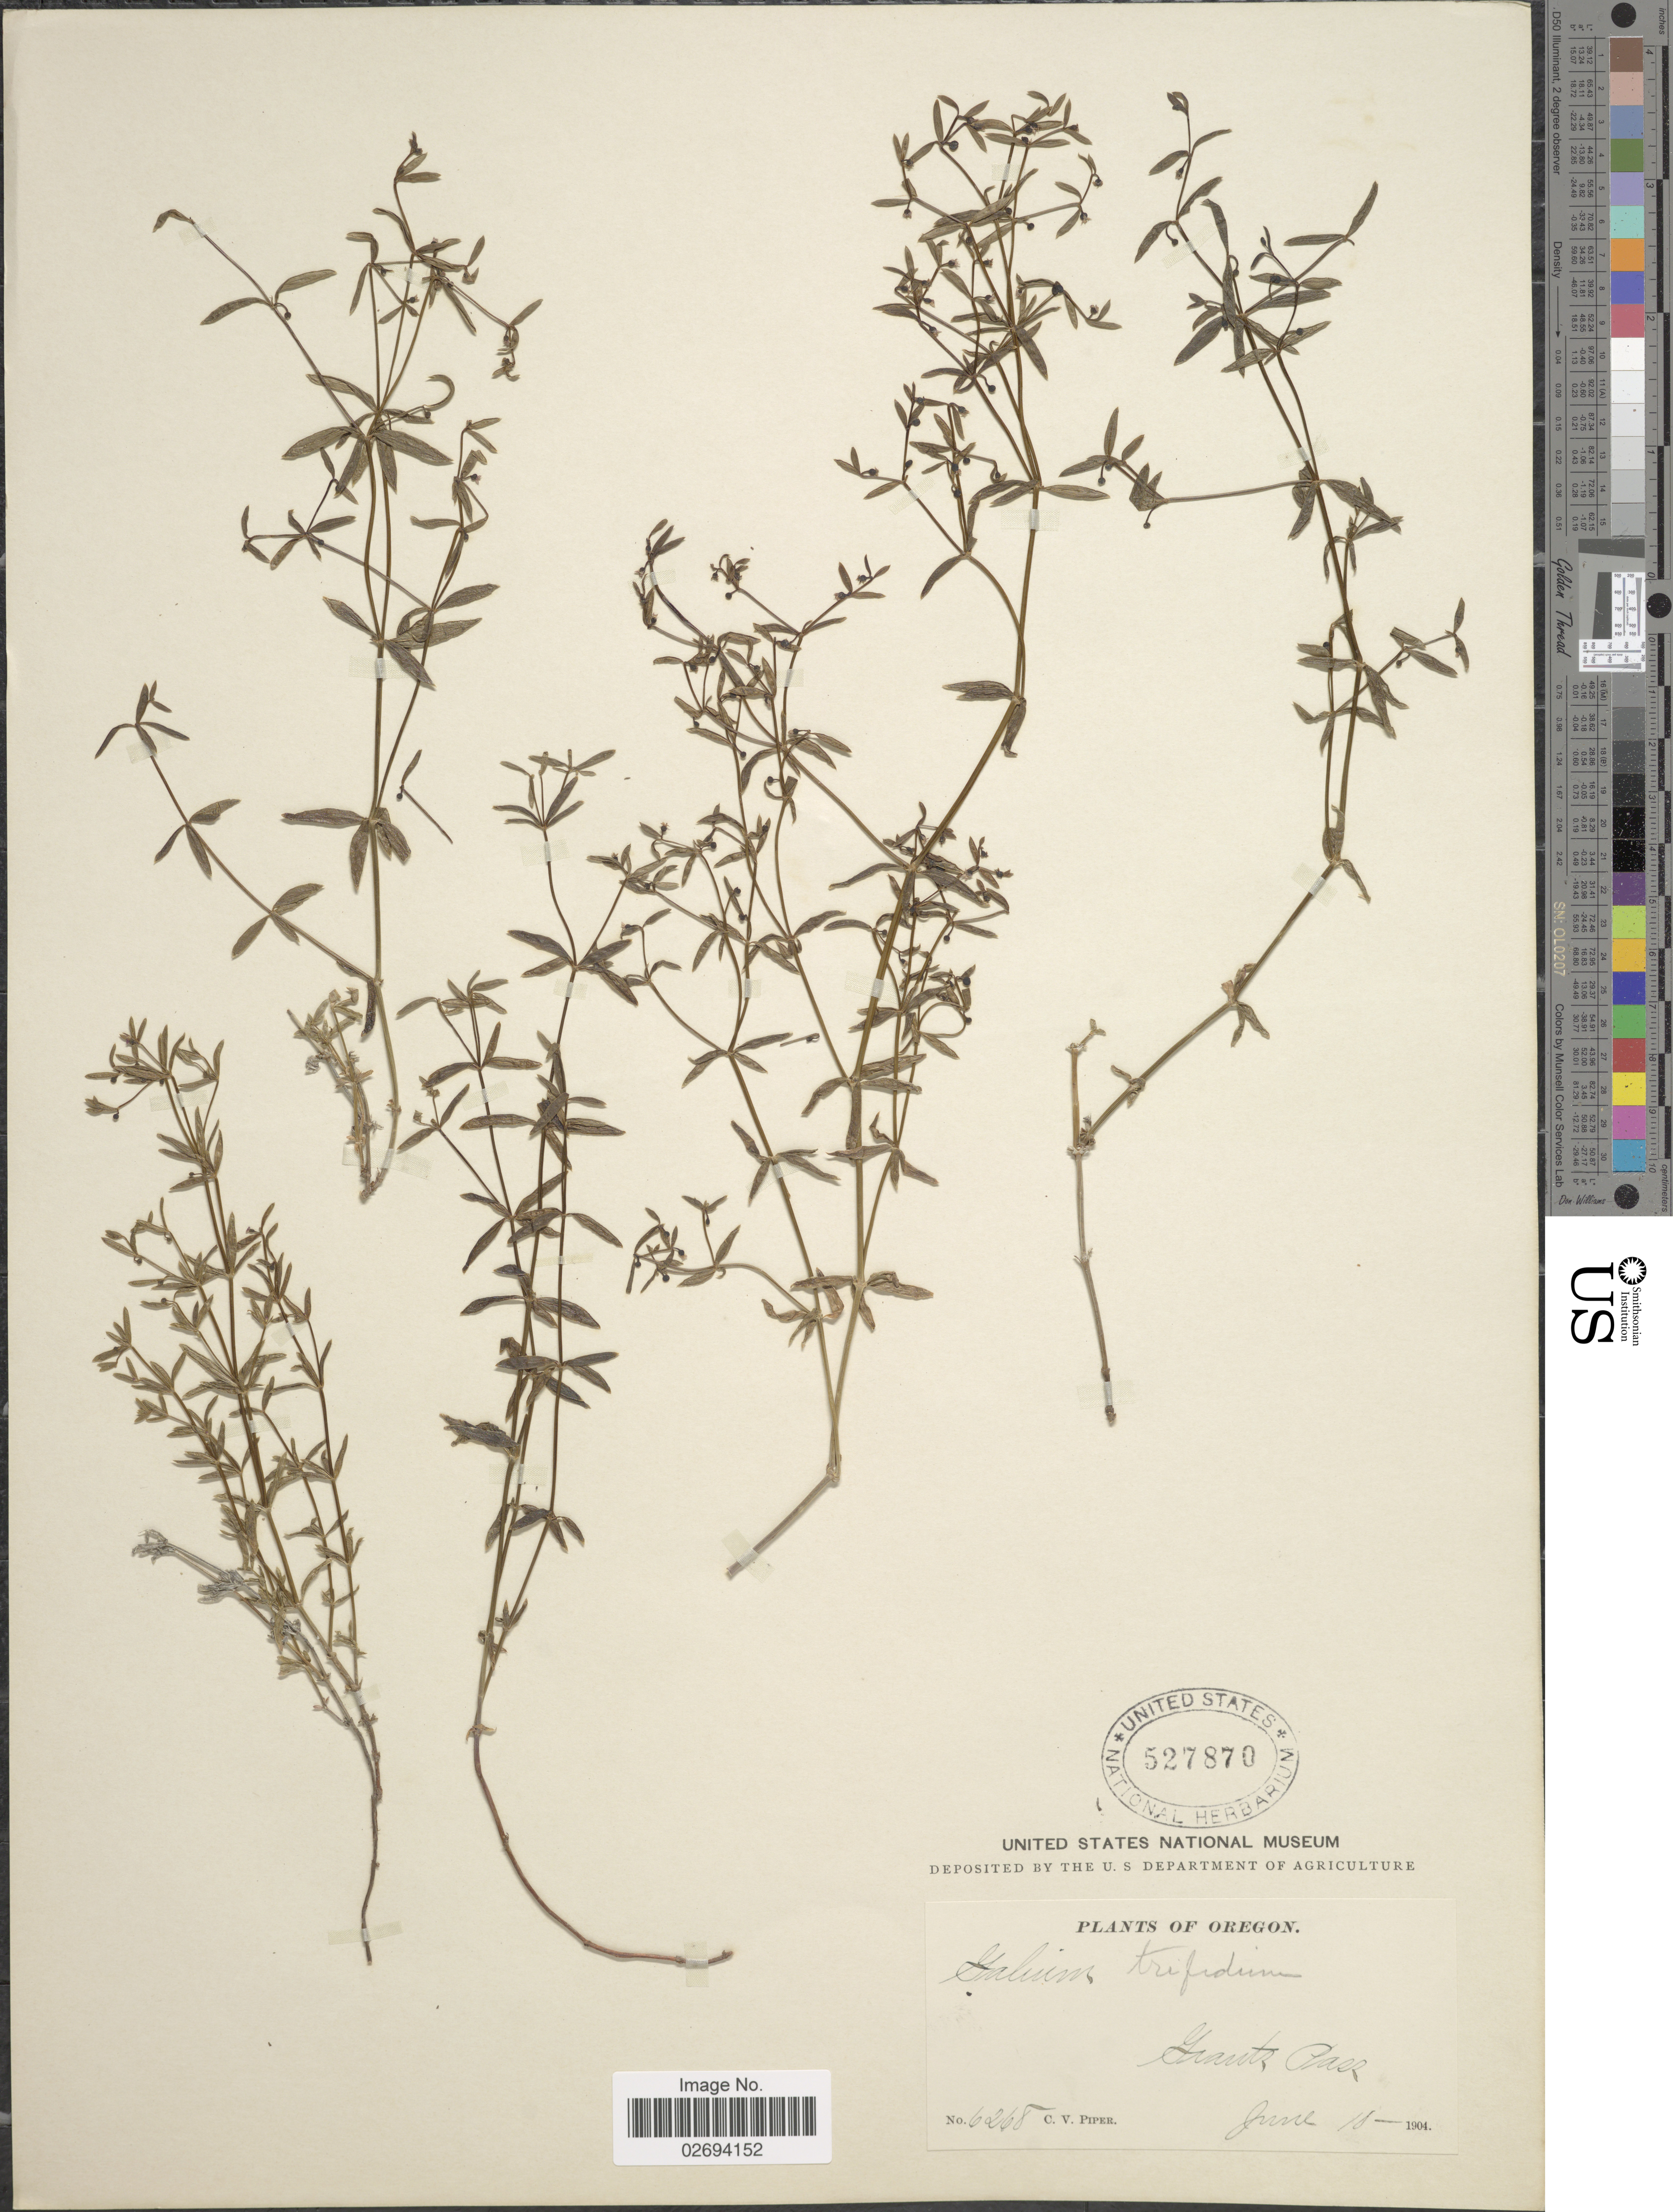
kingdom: Plantae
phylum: Tracheophyta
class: Magnoliopsida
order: Gentianales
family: Rubiaceae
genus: Galium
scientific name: Galium trifidum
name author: L.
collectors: C. V. Piper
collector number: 6268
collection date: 1904-06-10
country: United States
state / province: Oregon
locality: Grant Pass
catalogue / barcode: US 527870